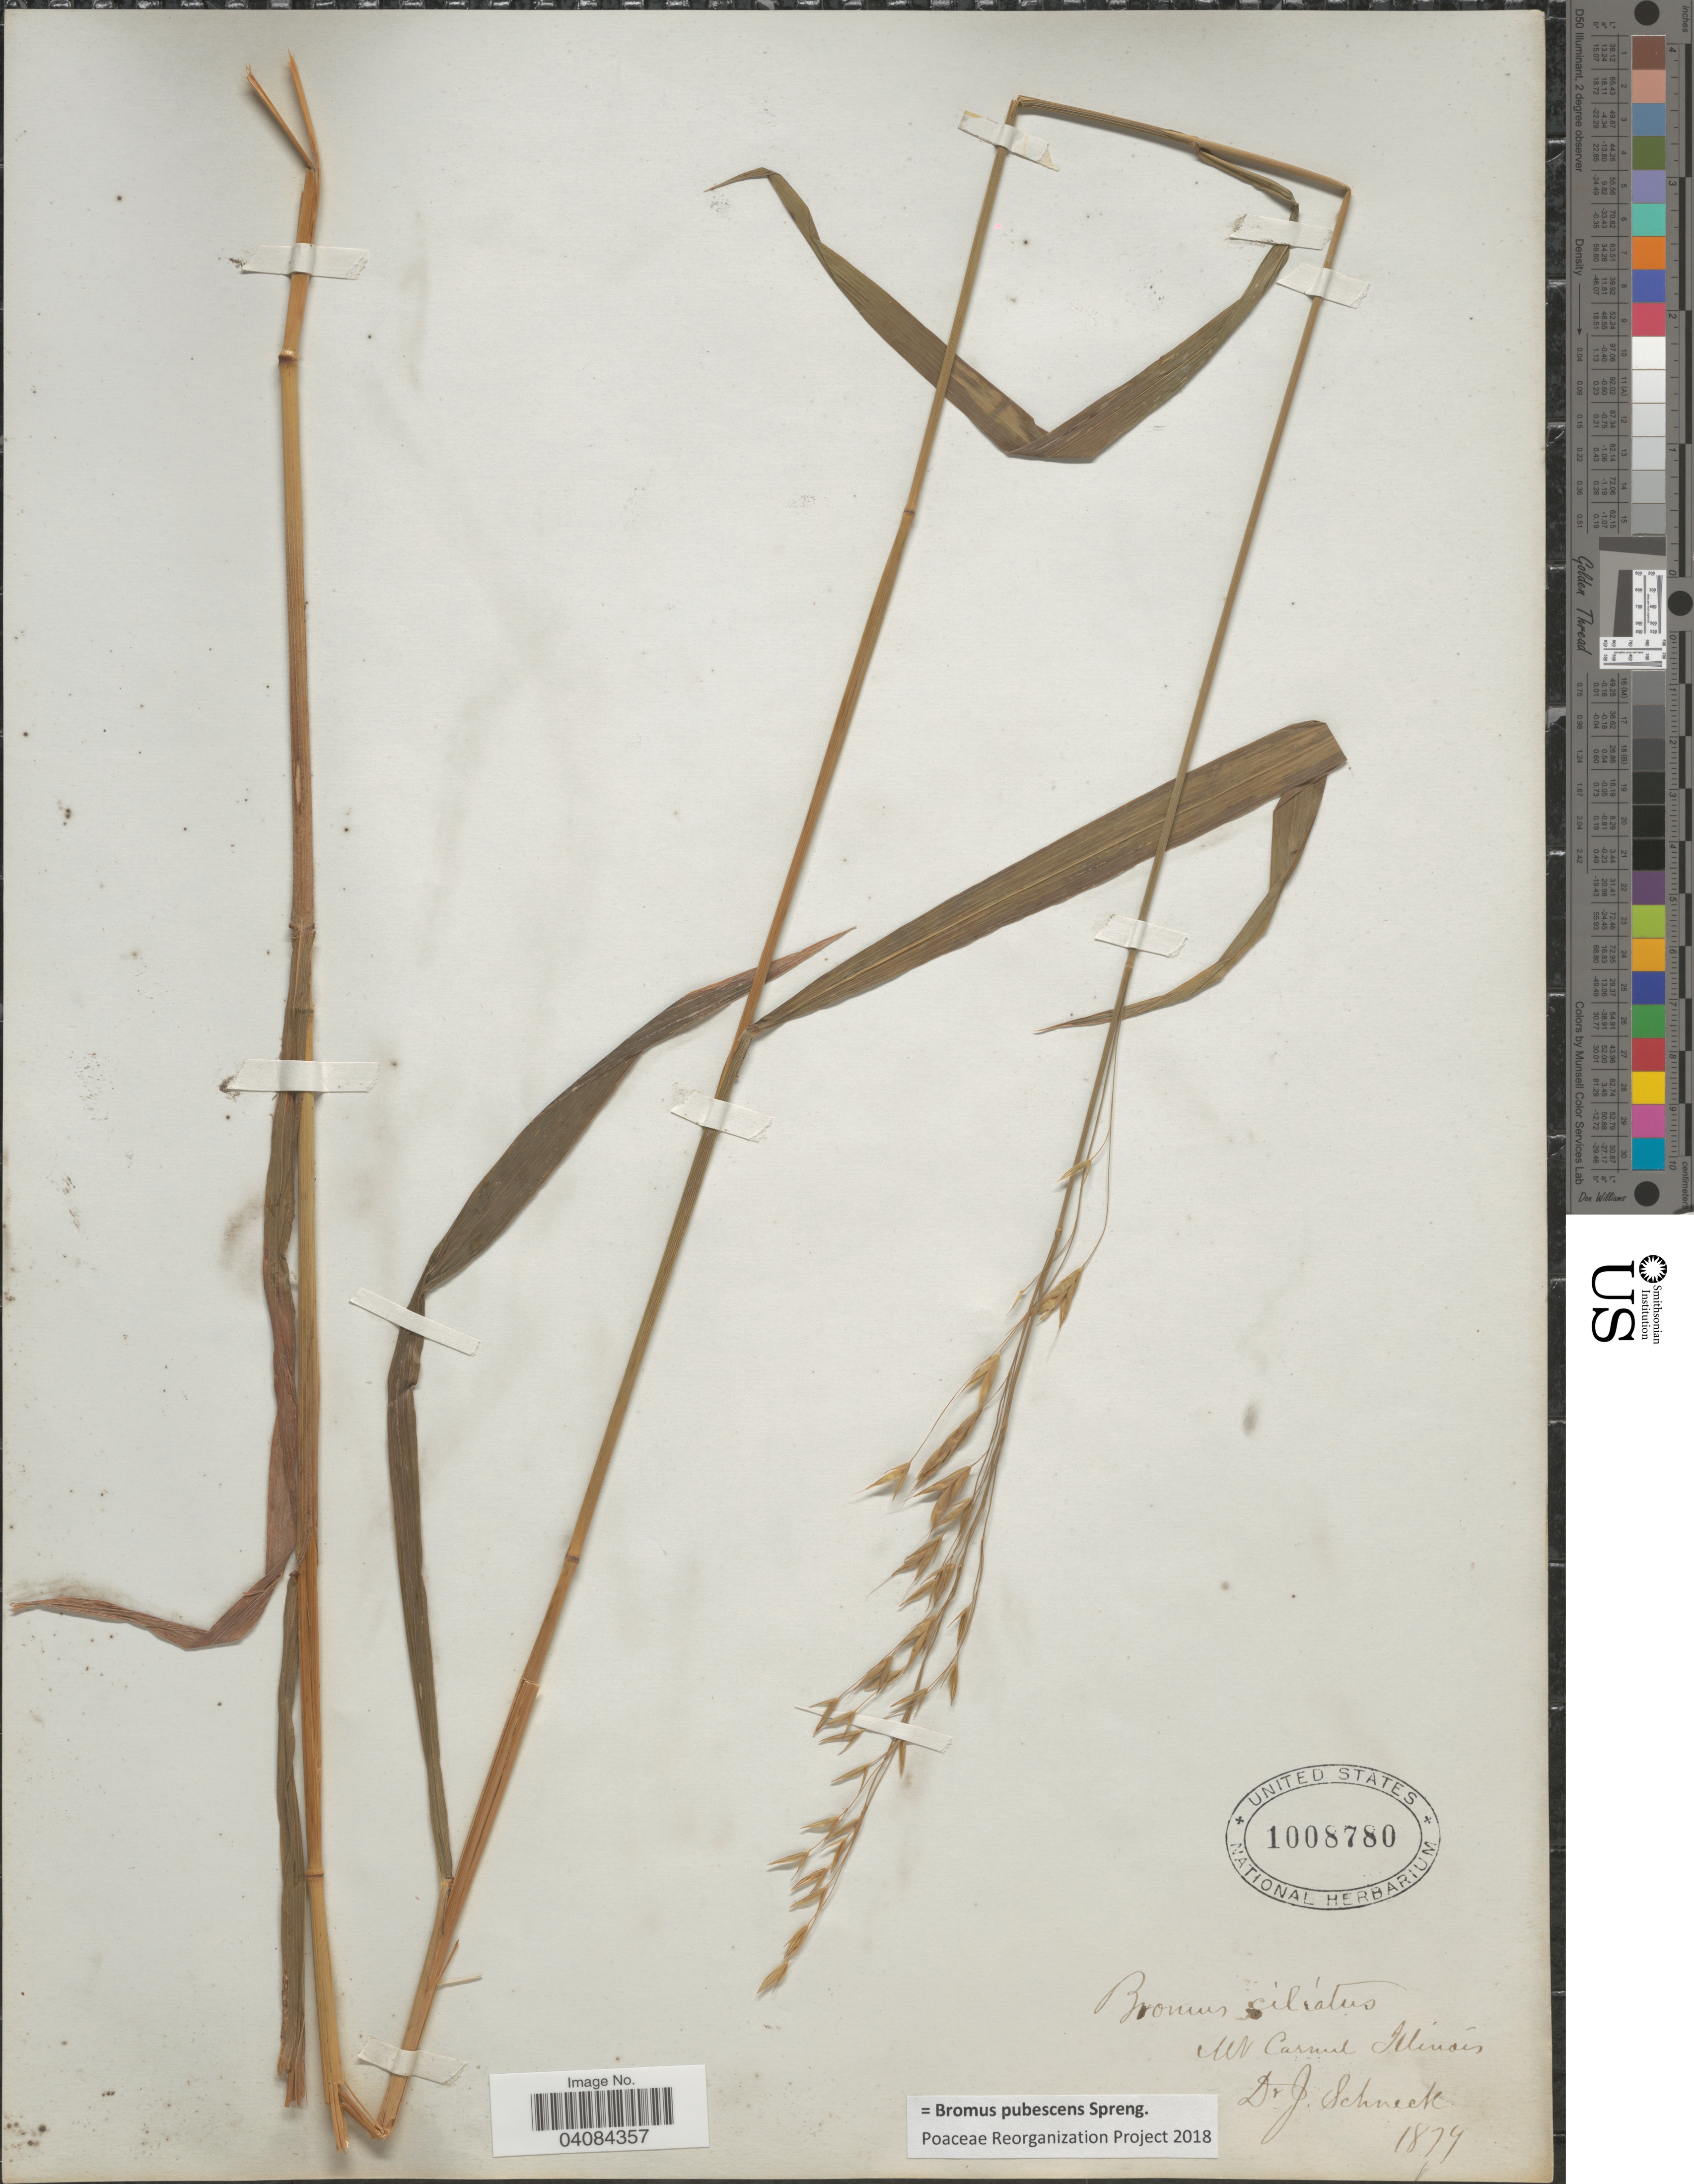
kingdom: Plantae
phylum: Tracheophyta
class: Liliopsida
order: Poales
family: Poaceae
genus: Bromus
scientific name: Bromus pubescens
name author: Muhl. ex Willd.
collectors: J. Schneck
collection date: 1879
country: United States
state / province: Illinois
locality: Mt Carmel.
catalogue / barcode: US 1008780